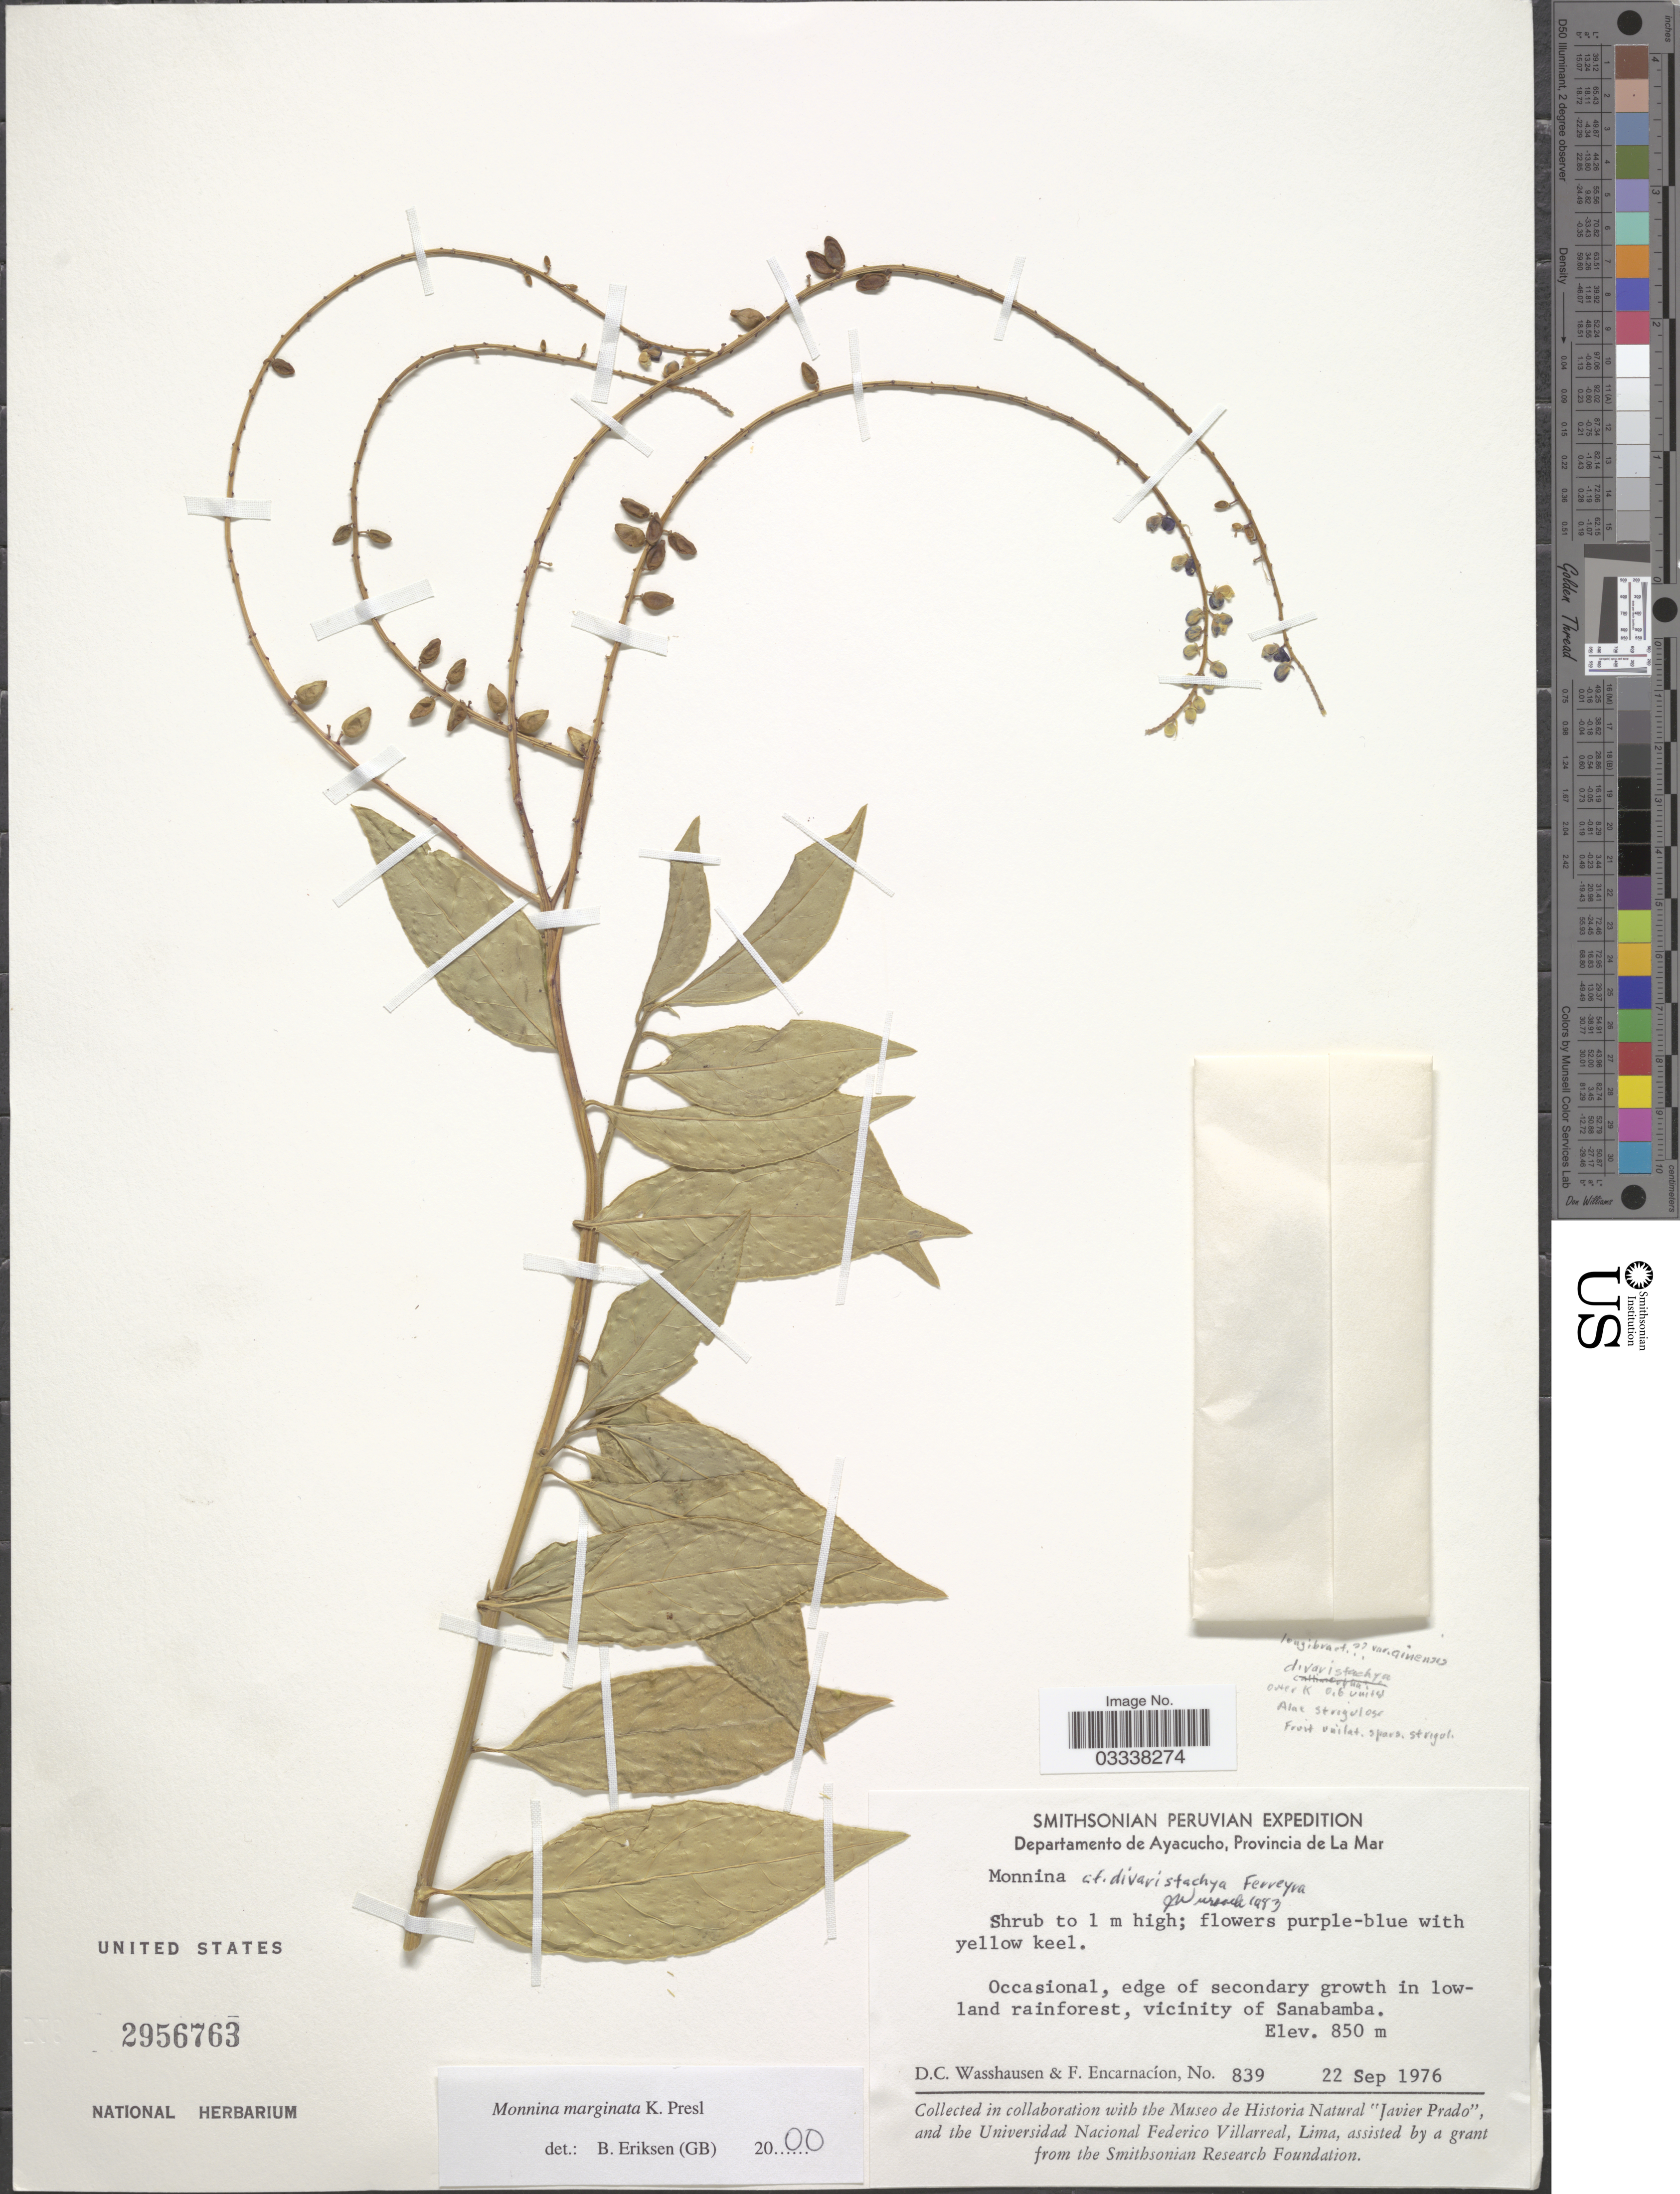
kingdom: Plantae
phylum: Tracheophyta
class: Magnoliopsida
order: Fabales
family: Polygalaceae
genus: Monnina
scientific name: Monnina marginata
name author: C. Presl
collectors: D. C. Wasshausen & F. Encarnación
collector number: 829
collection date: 1976-09-22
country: Peru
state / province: Ayacucho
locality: Departamento de Ayacucho, Provincia La Mar. Vicinity of Sanabamba.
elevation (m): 850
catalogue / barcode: US 2956763